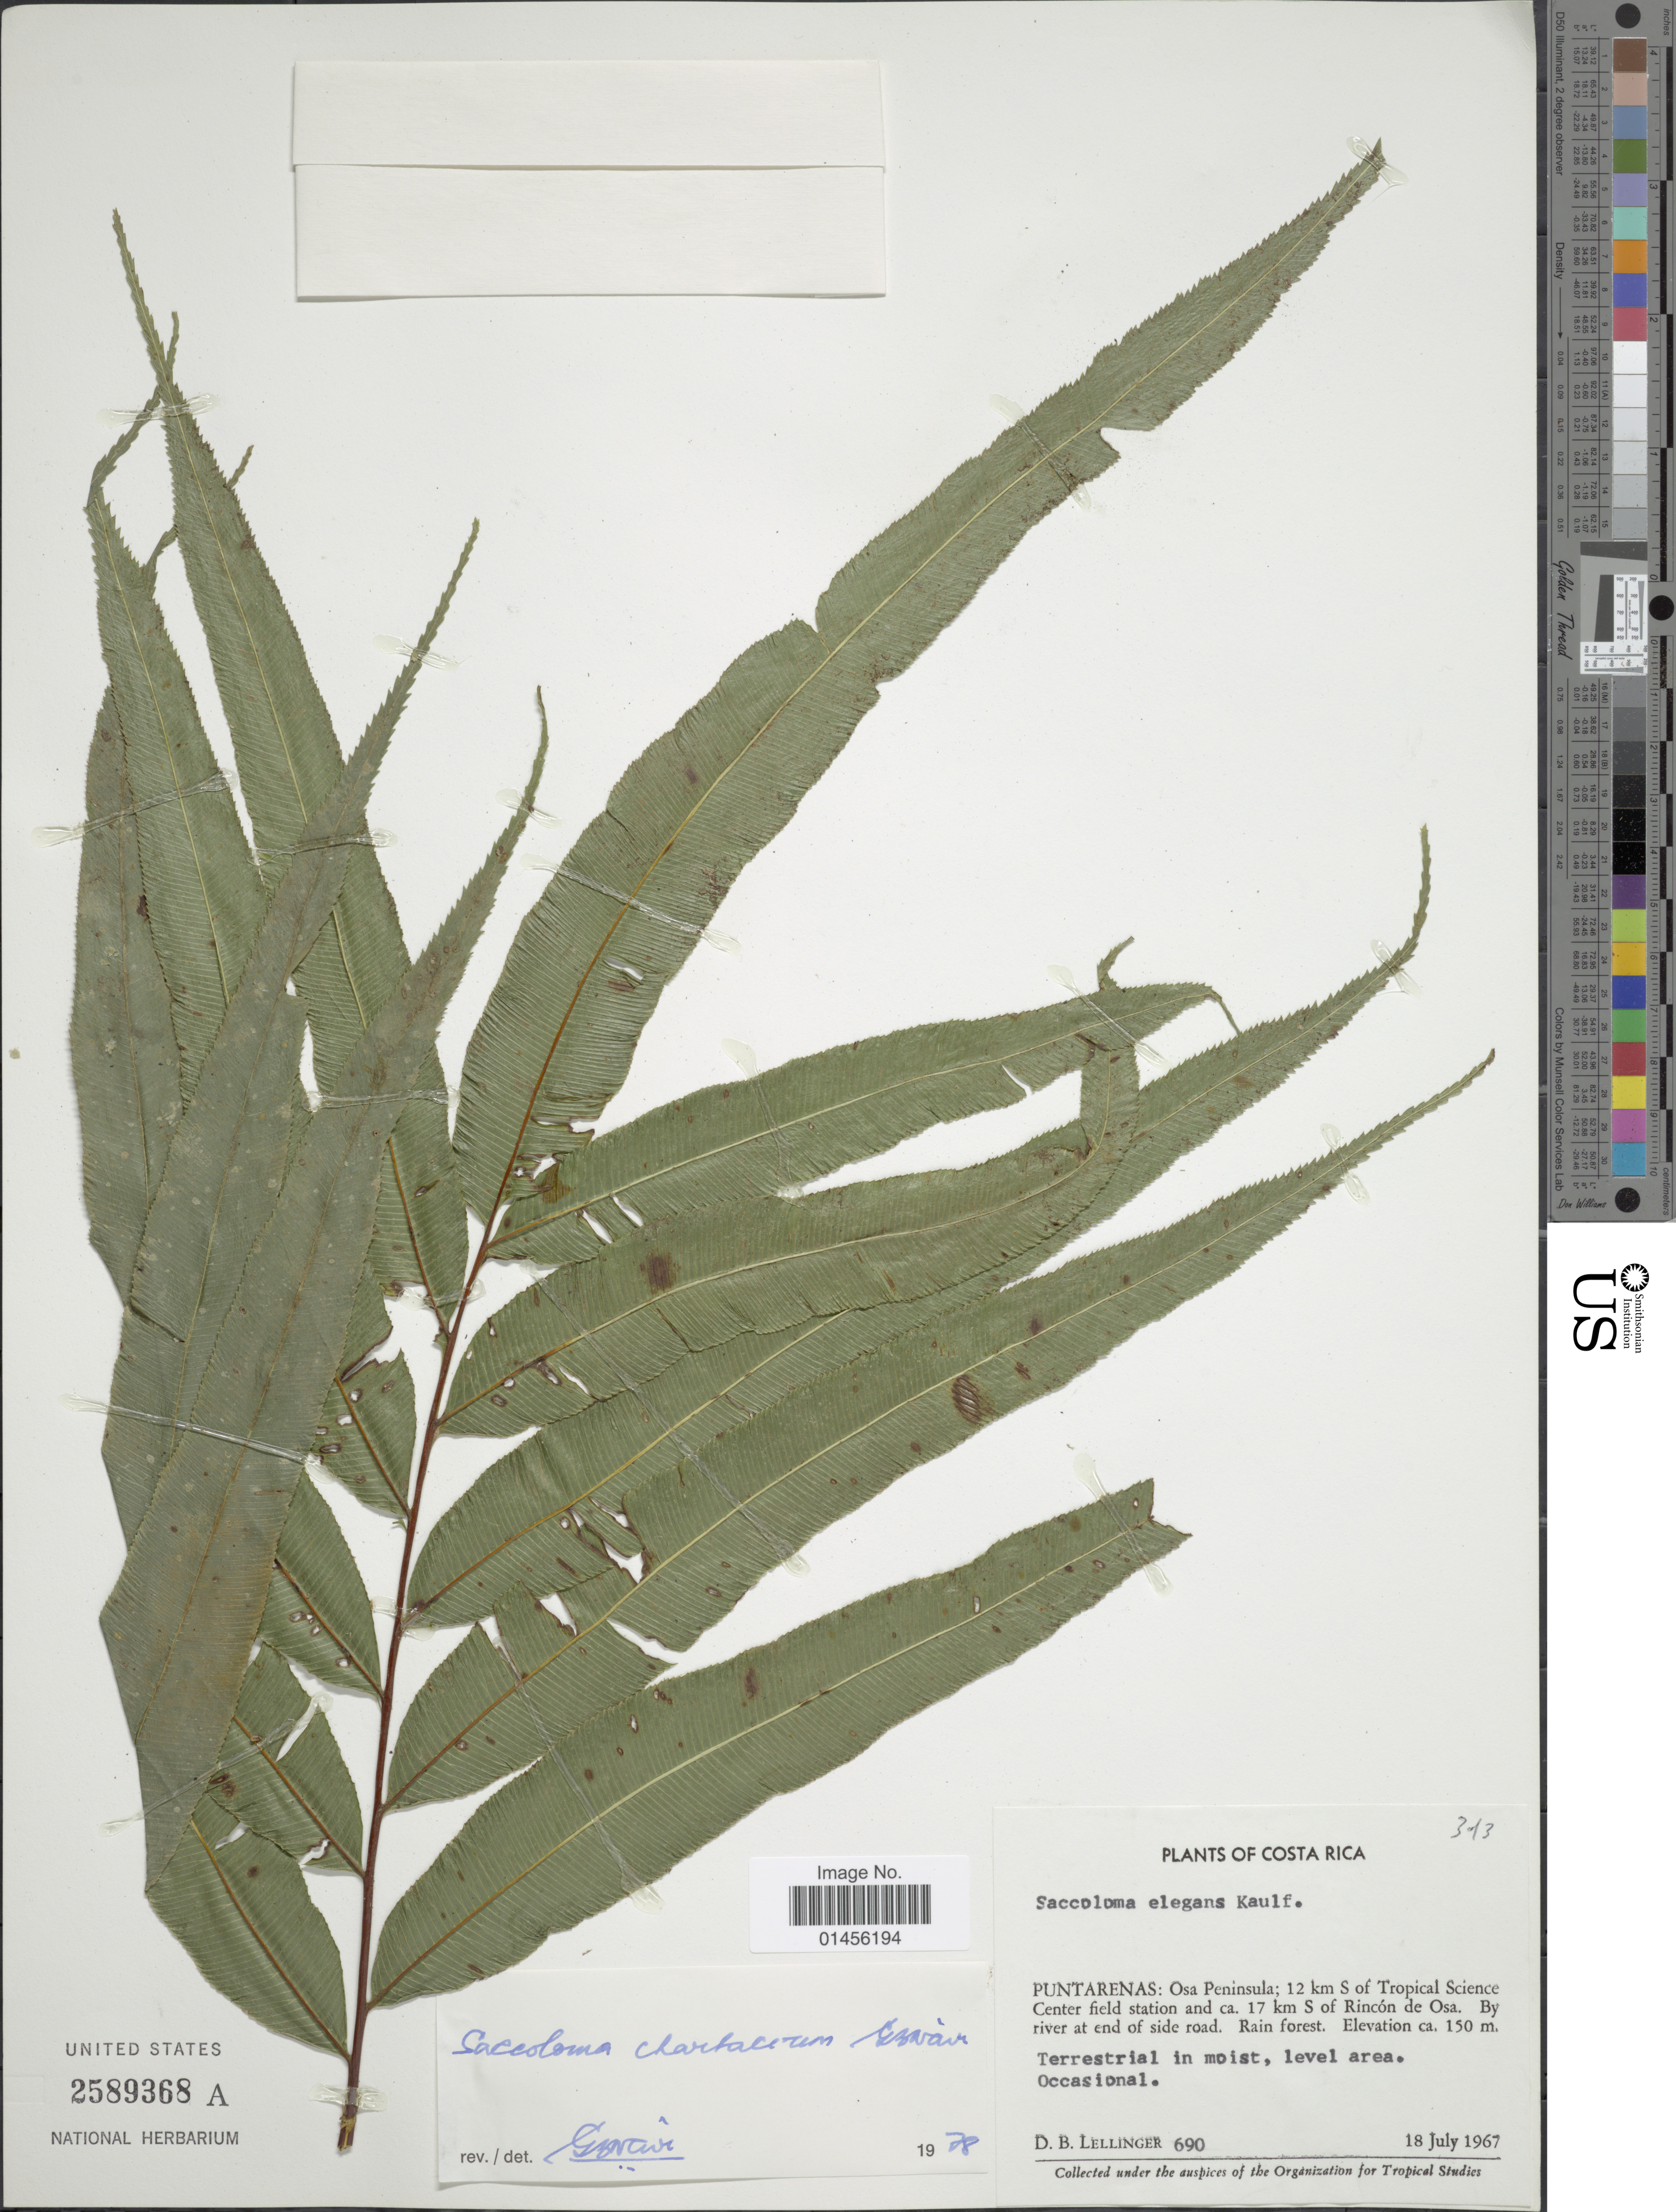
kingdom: Plantae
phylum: Tracheophyta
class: Polypodiopsida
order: Polypodiales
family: Saccolomataceae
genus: Saccoloma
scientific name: Saccoloma elegans subsp. chartaceum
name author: Cremers & K.U. Kramer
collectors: D. B. Lellinger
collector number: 690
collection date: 1967-07-18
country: Costa Rica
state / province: Puntarenas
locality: Osa Peninsula; 12 km S of Tropical Science Center field station and ca. 17 km S of Rincón de Osa. By river at end of side road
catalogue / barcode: US 2589368A